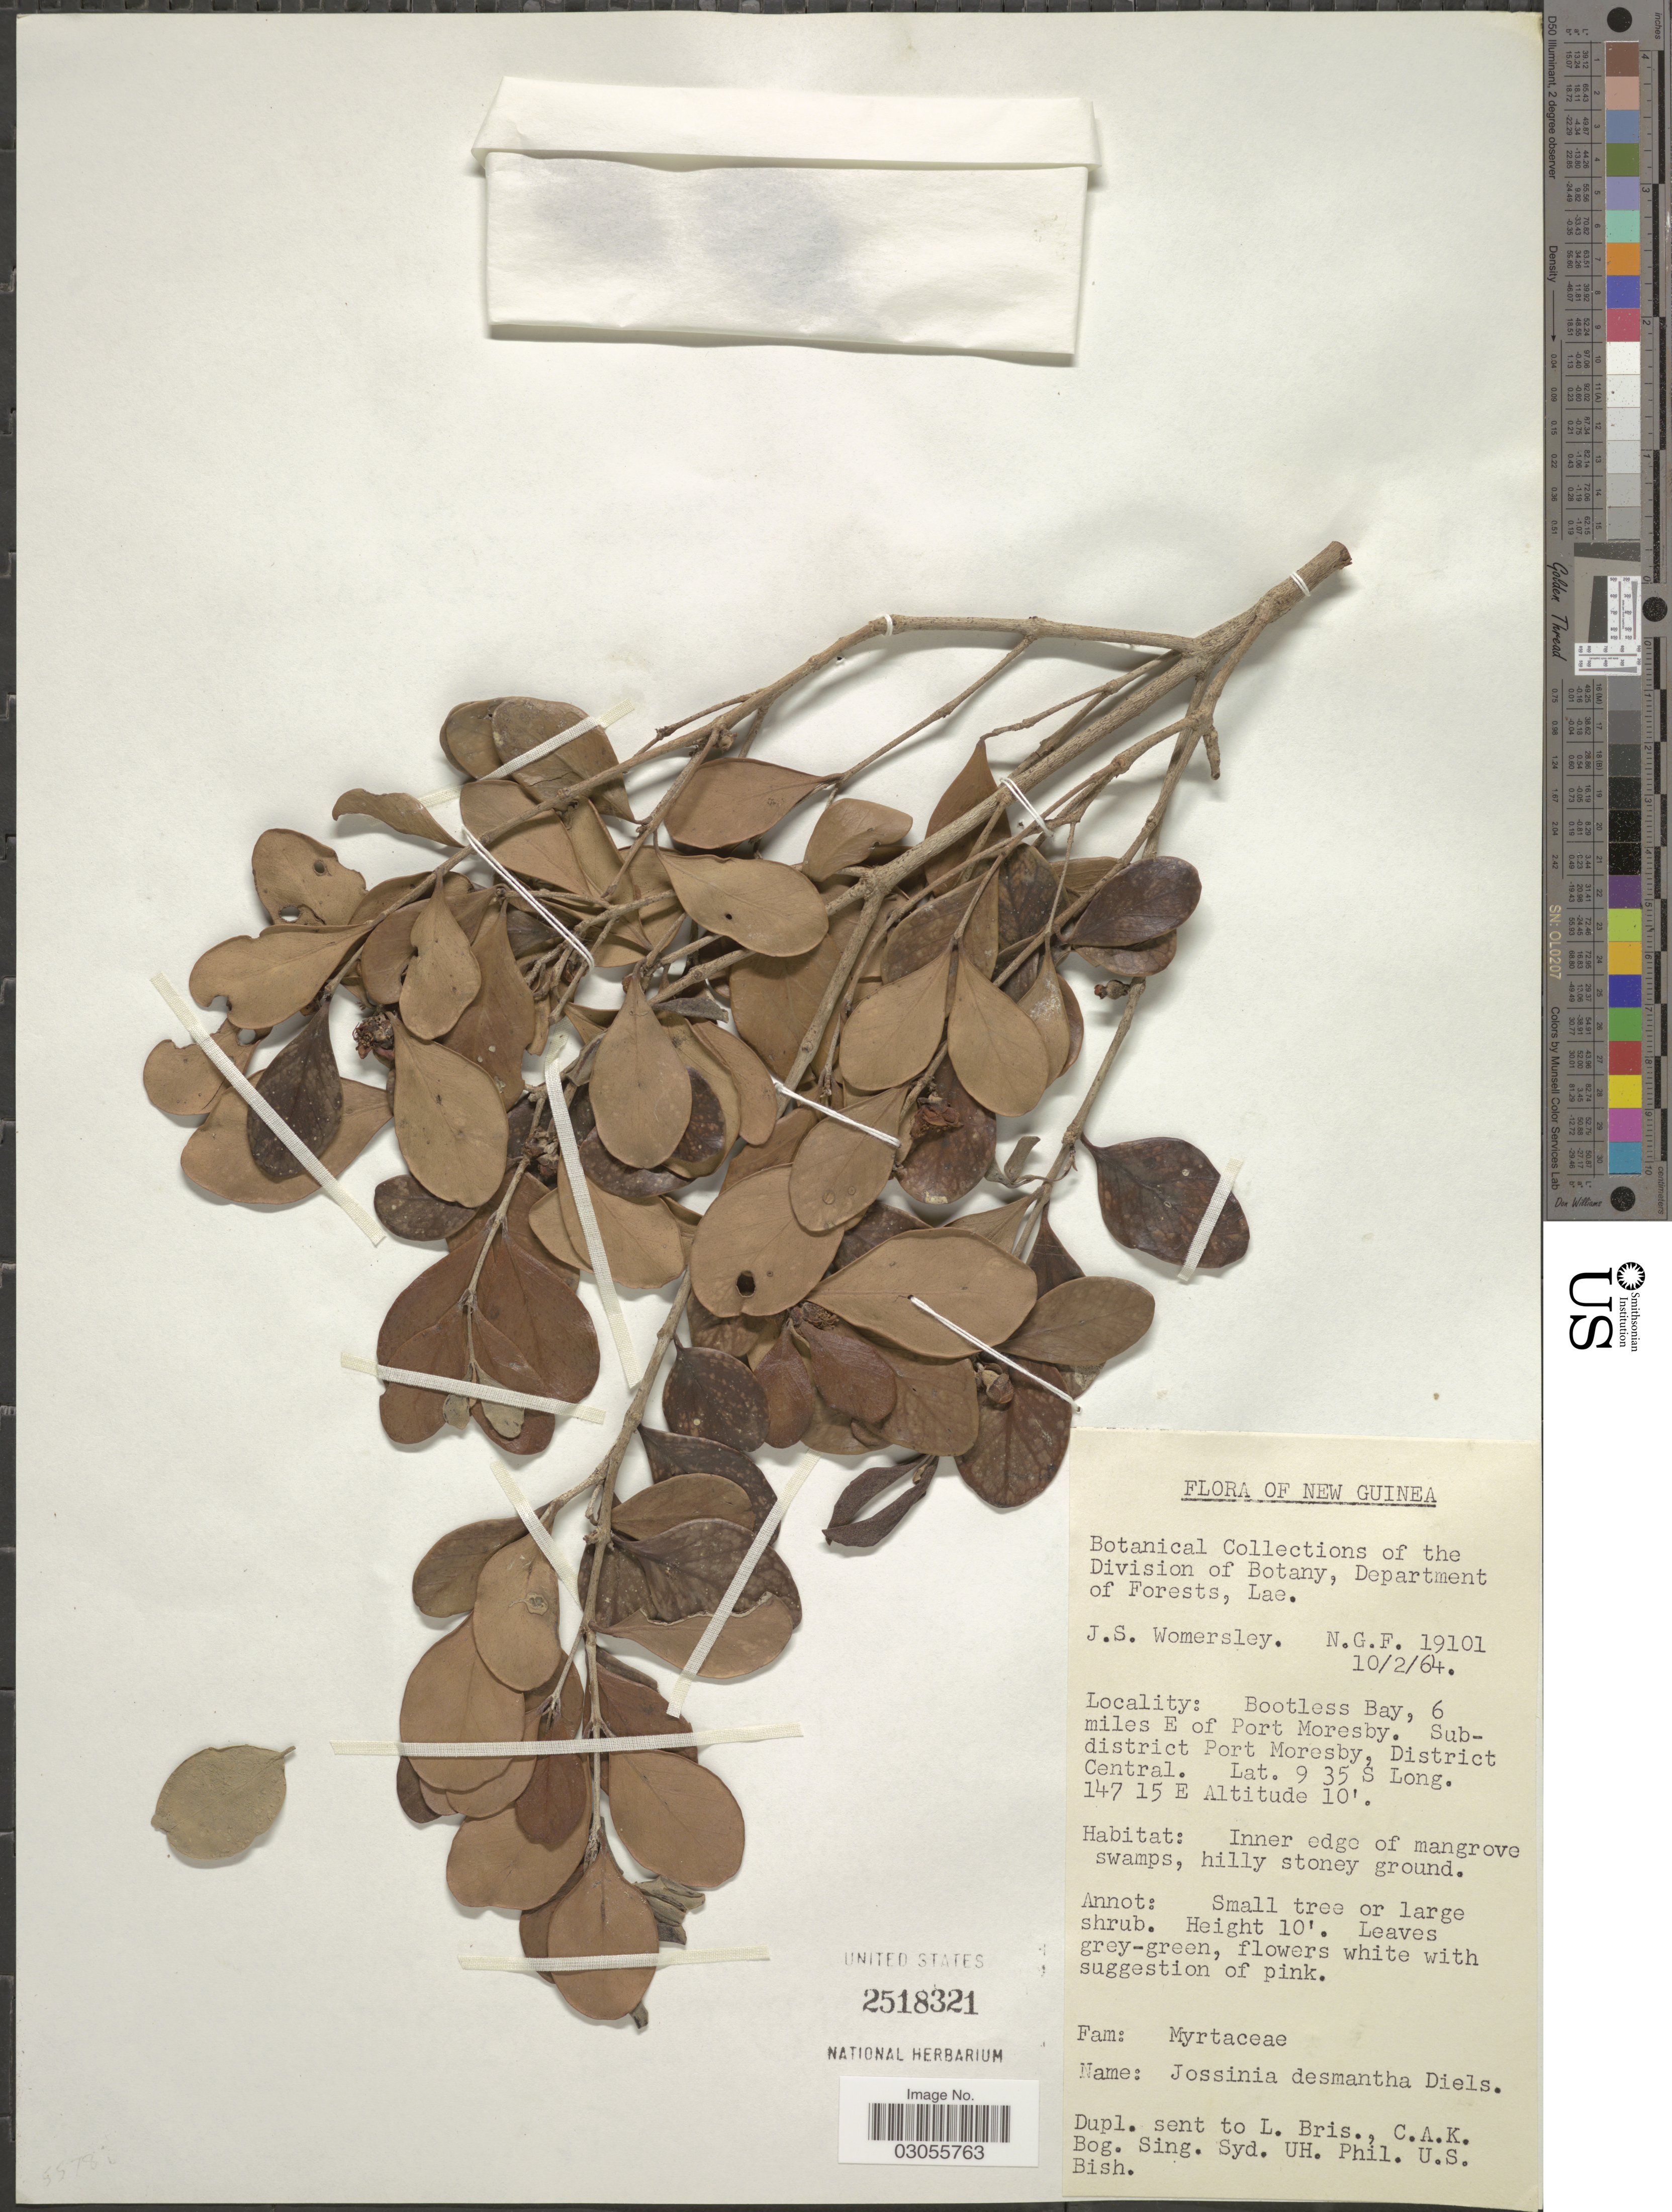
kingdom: Plantae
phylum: Tracheophyta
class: Magnoliopsida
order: Myrtales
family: Myrtaceae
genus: Eugenia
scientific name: Eugenia reinwardtiana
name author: (Blume) DC.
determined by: Strong, Mark T., (BOT), Smithsonian Institution - National Museum of Natural History (UNITED STATES)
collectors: J. S. Womersley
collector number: N.G.F.19101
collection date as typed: Transcribed d/m/y: 10/2/64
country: Papua New Guinea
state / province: Central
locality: New Guinea. Bootless Bay, 6 miles E of Port Moresby. Subdistrict Port Moresby.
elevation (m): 3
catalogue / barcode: US 2518321